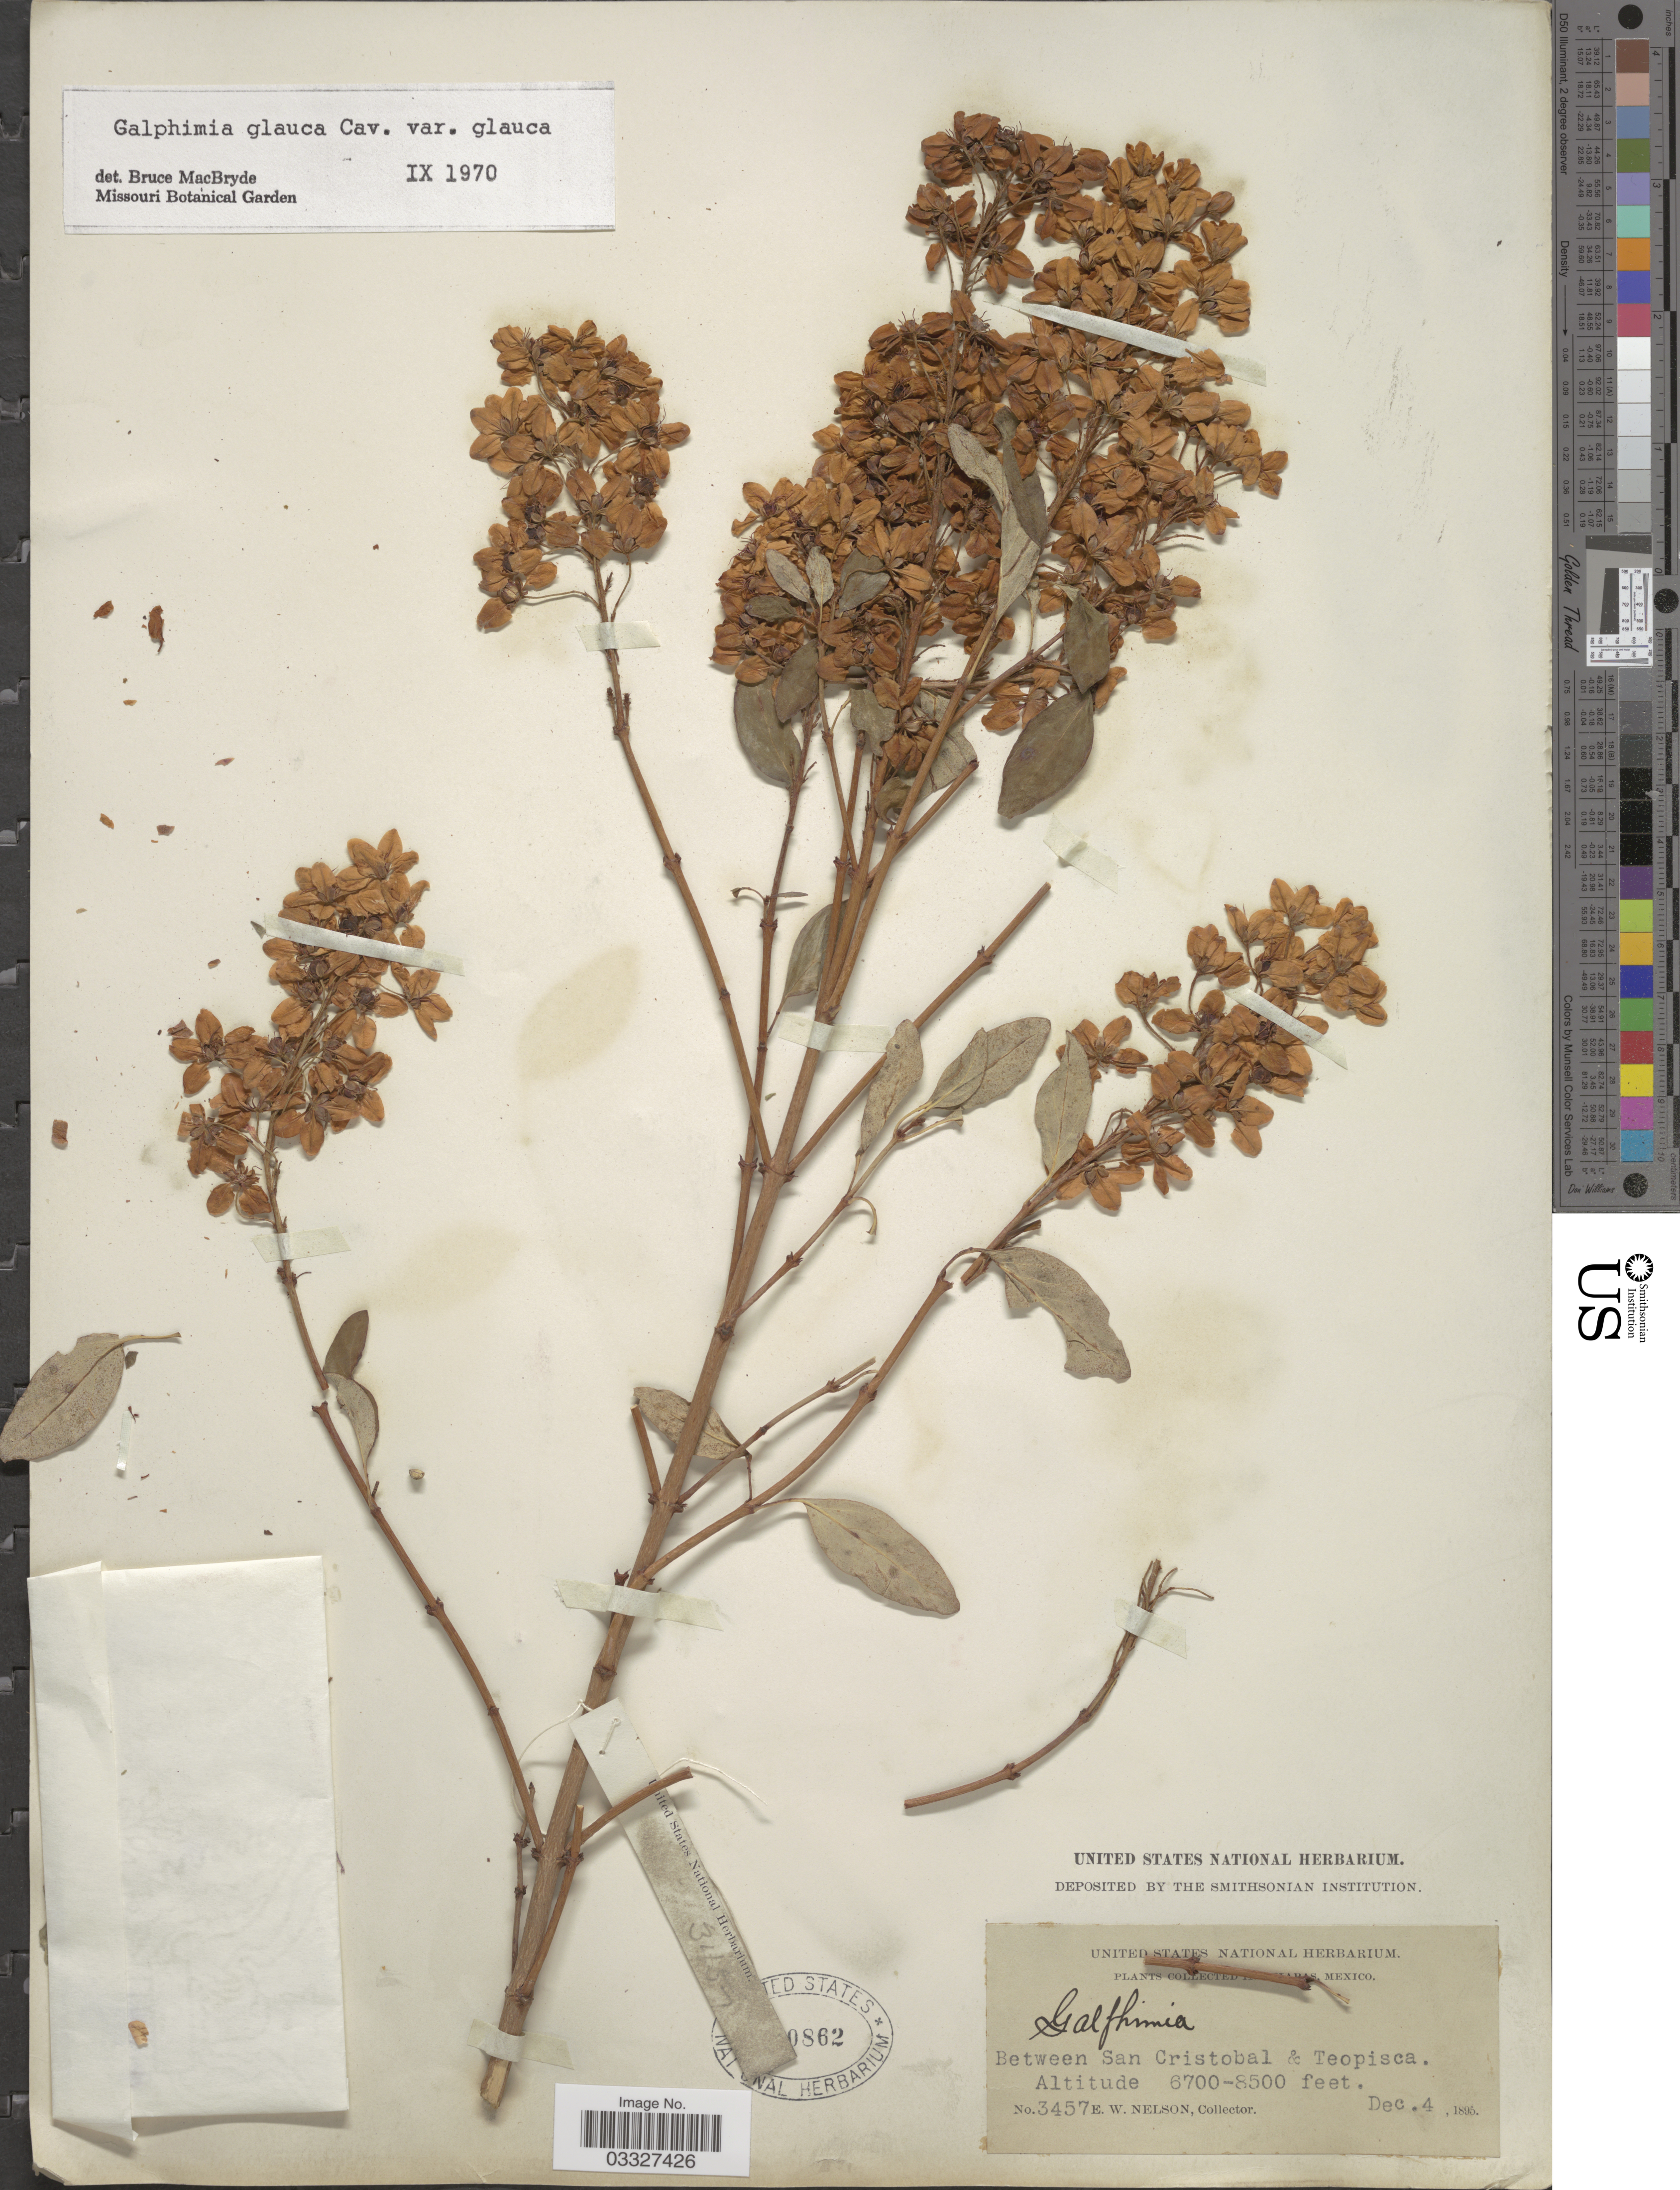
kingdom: Plantae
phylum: Tracheophyta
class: Magnoliopsida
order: Malpighiales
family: Malpighiaceae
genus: Galphimia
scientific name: Galphimia glauca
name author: Cav.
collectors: E. W. Nelson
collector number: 3457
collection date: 1895-12-04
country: Mexico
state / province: Chiapas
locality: Between San Cristobal & Teopisca.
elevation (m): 2042